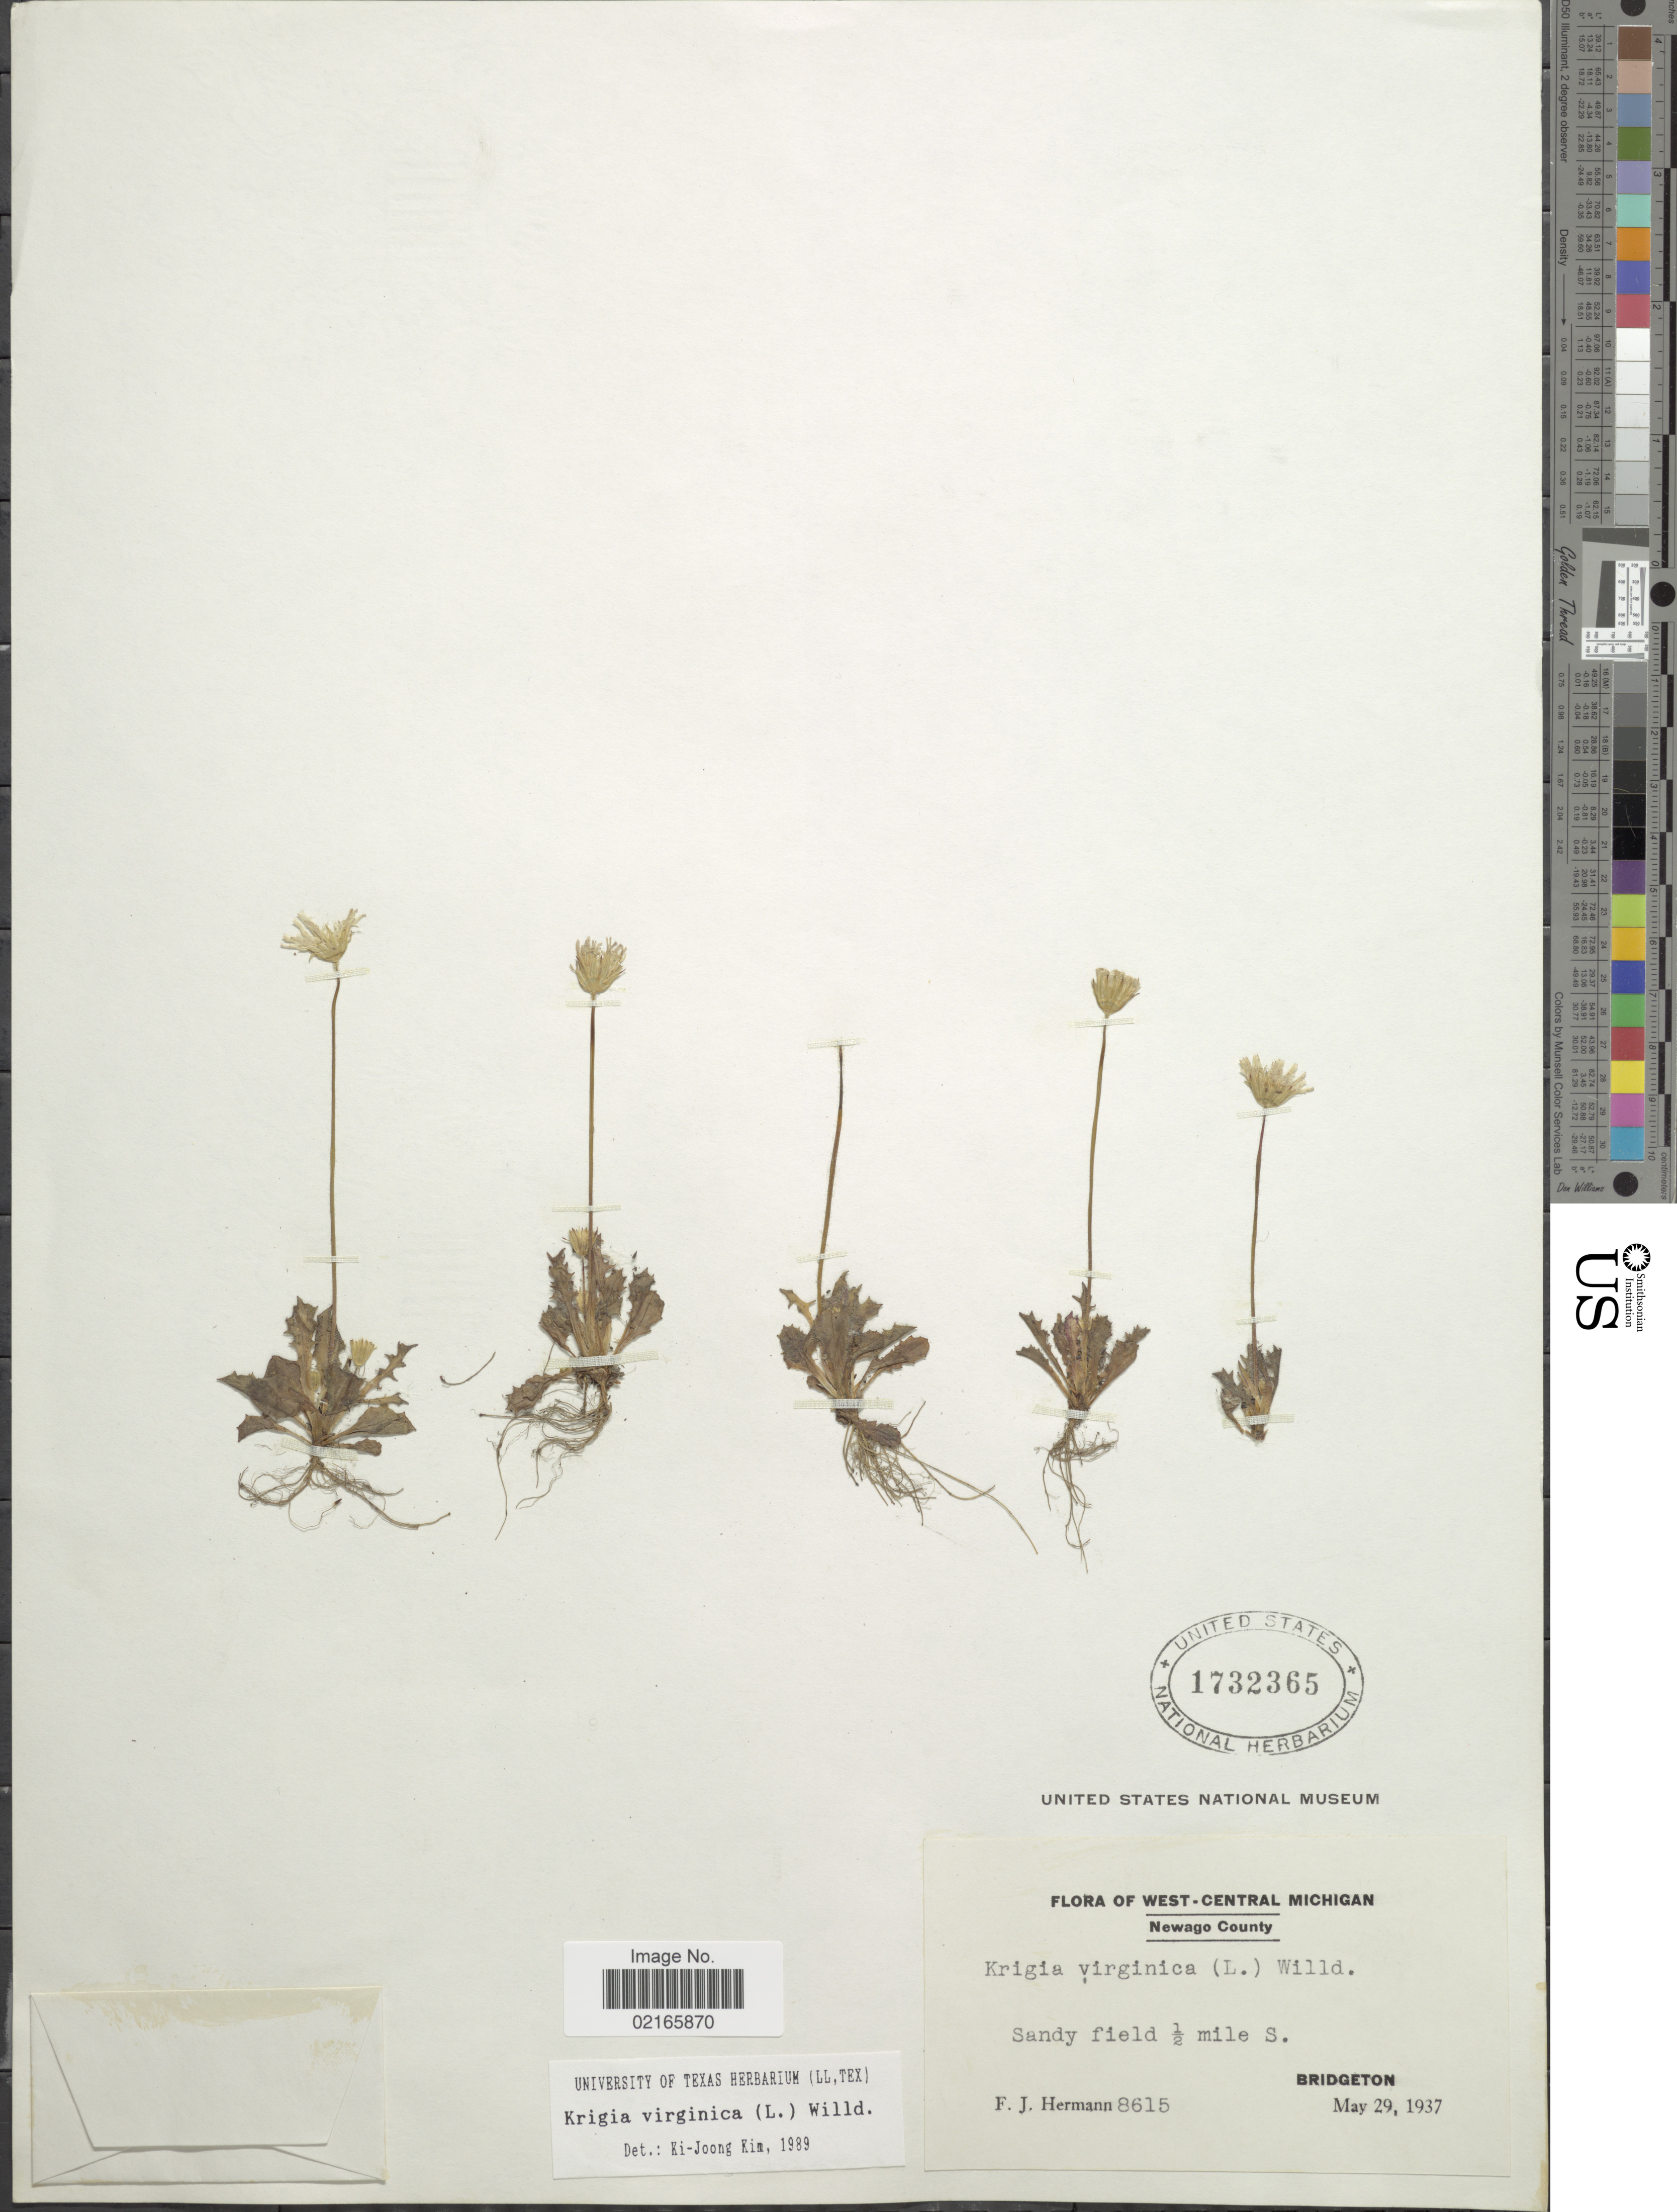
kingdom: Plantae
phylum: Tracheophyta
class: Magnoliopsida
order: Asterales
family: Asteraceae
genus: Krigia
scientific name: Krigia virginica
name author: (L.) Willd.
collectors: F. J. Hermann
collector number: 8615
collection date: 1937-05-29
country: United States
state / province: Michigan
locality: West-central, sandy field, ½ mile S., Bridgeton, Newago County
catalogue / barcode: US 1732365